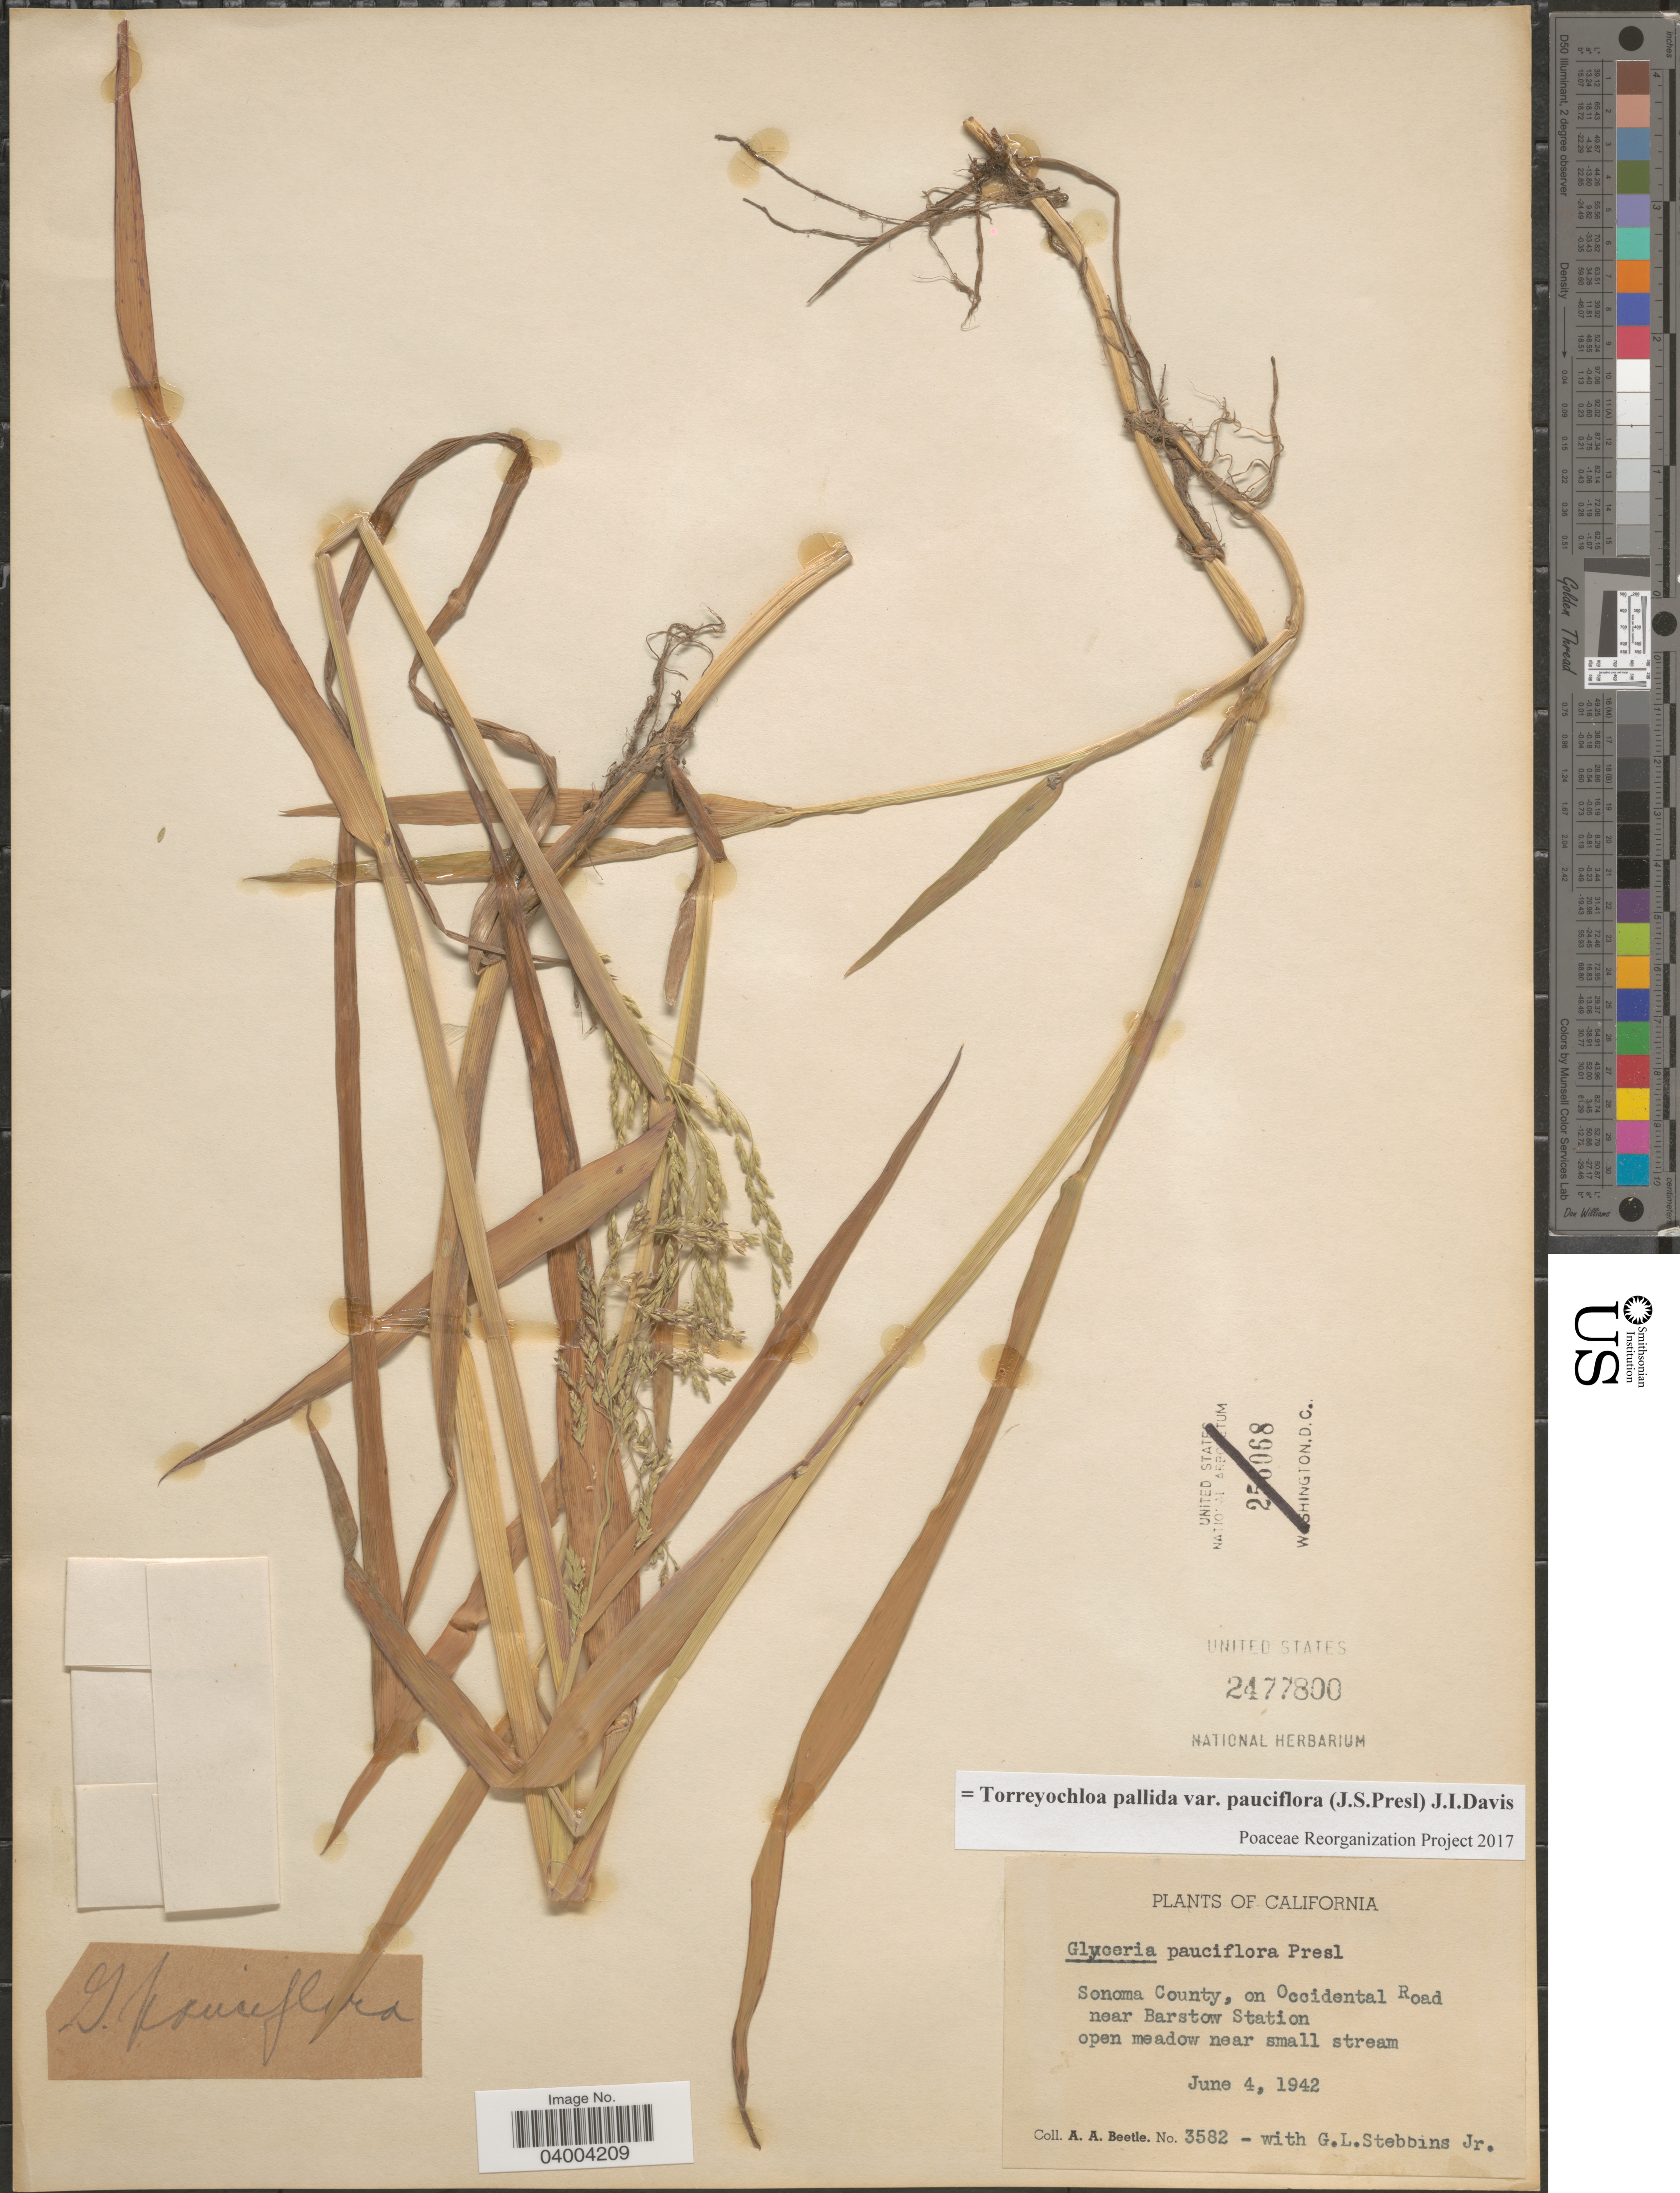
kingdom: Plantae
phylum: Tracheophyta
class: Liliopsida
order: Poales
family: Poaceae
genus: Torreyochloa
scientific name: Torreyochloa pallida var. pauciflora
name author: (J. Presl) J.I. Davis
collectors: A. A. Beetle & G. L. Stebbins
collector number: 3582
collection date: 1942-06-04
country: United States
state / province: California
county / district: Sonoma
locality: Sonoma County, on Occidental Road near Barstow Station open meadow near small stream.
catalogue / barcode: US 2477800